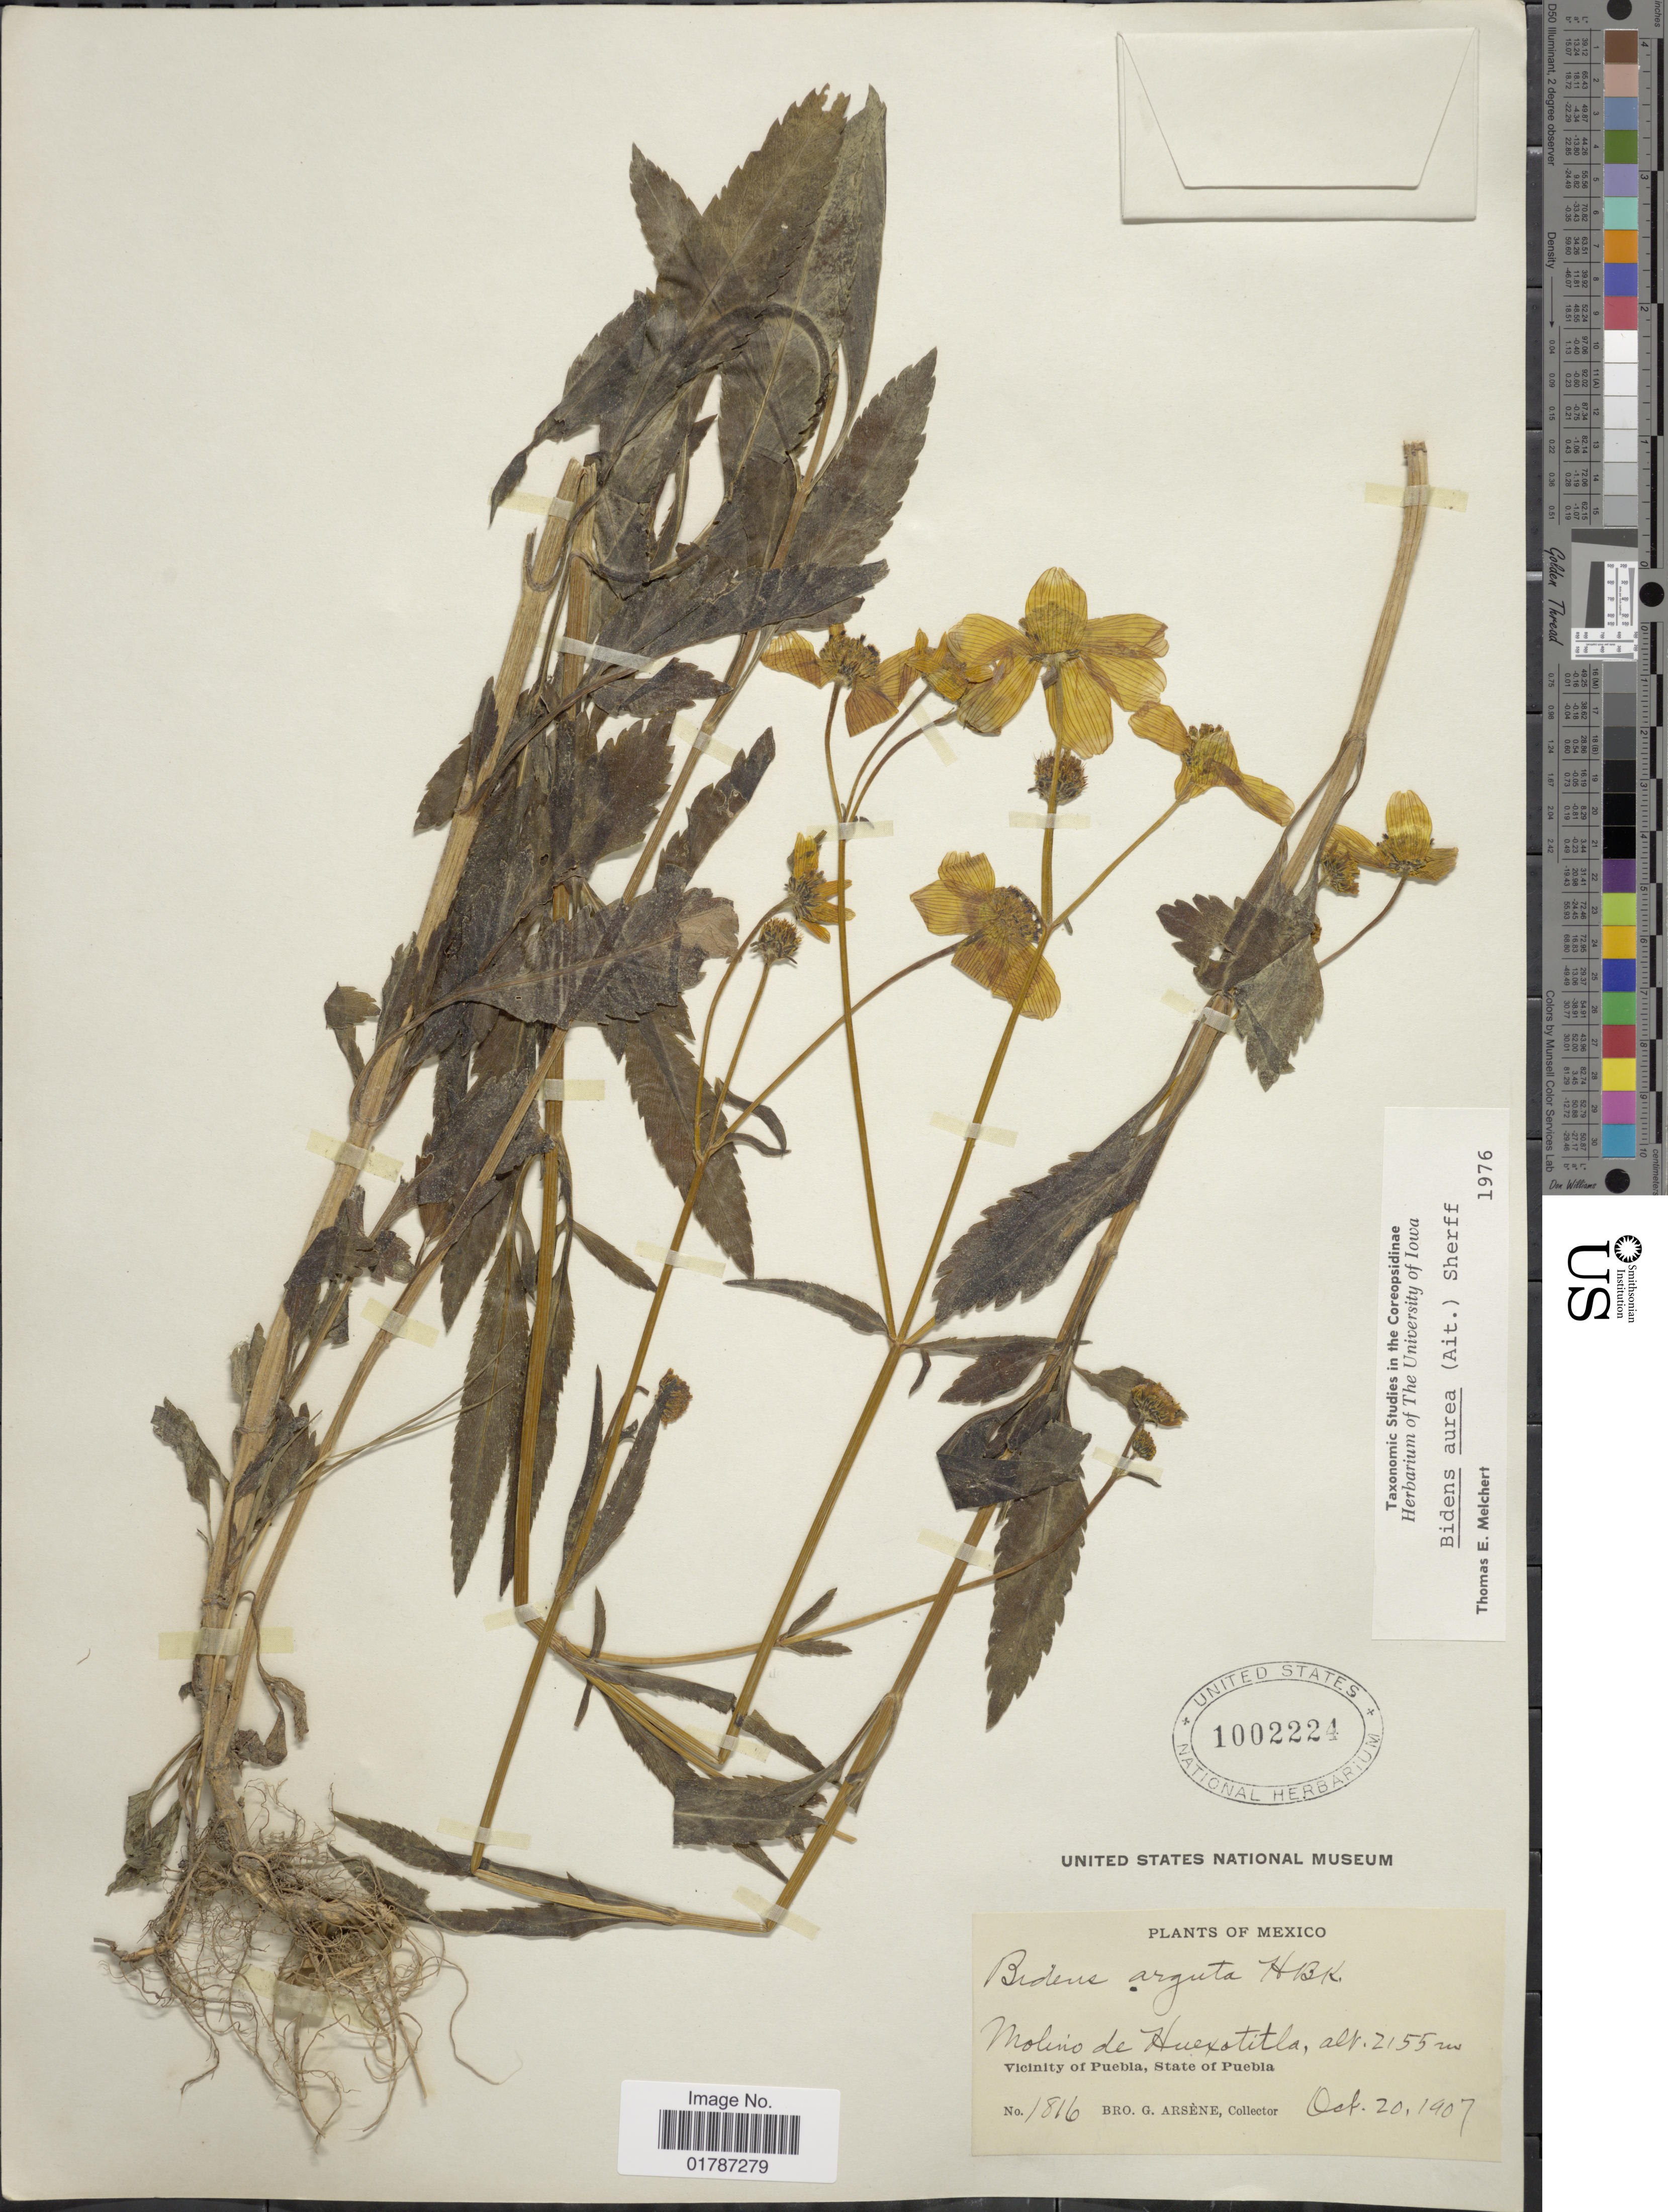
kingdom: Plantae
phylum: Tracheophyta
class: Magnoliopsida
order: Asterales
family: Asteraceae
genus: Bidens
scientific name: Bidens aurea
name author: (Aiton) Sherff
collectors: Bro. G. Arsène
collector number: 1816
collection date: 1907-10-20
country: Mexico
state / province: Puebla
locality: Molino de Huexotitla, Vicinity of Puebla, State of Puebla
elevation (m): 2155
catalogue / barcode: US 1002224